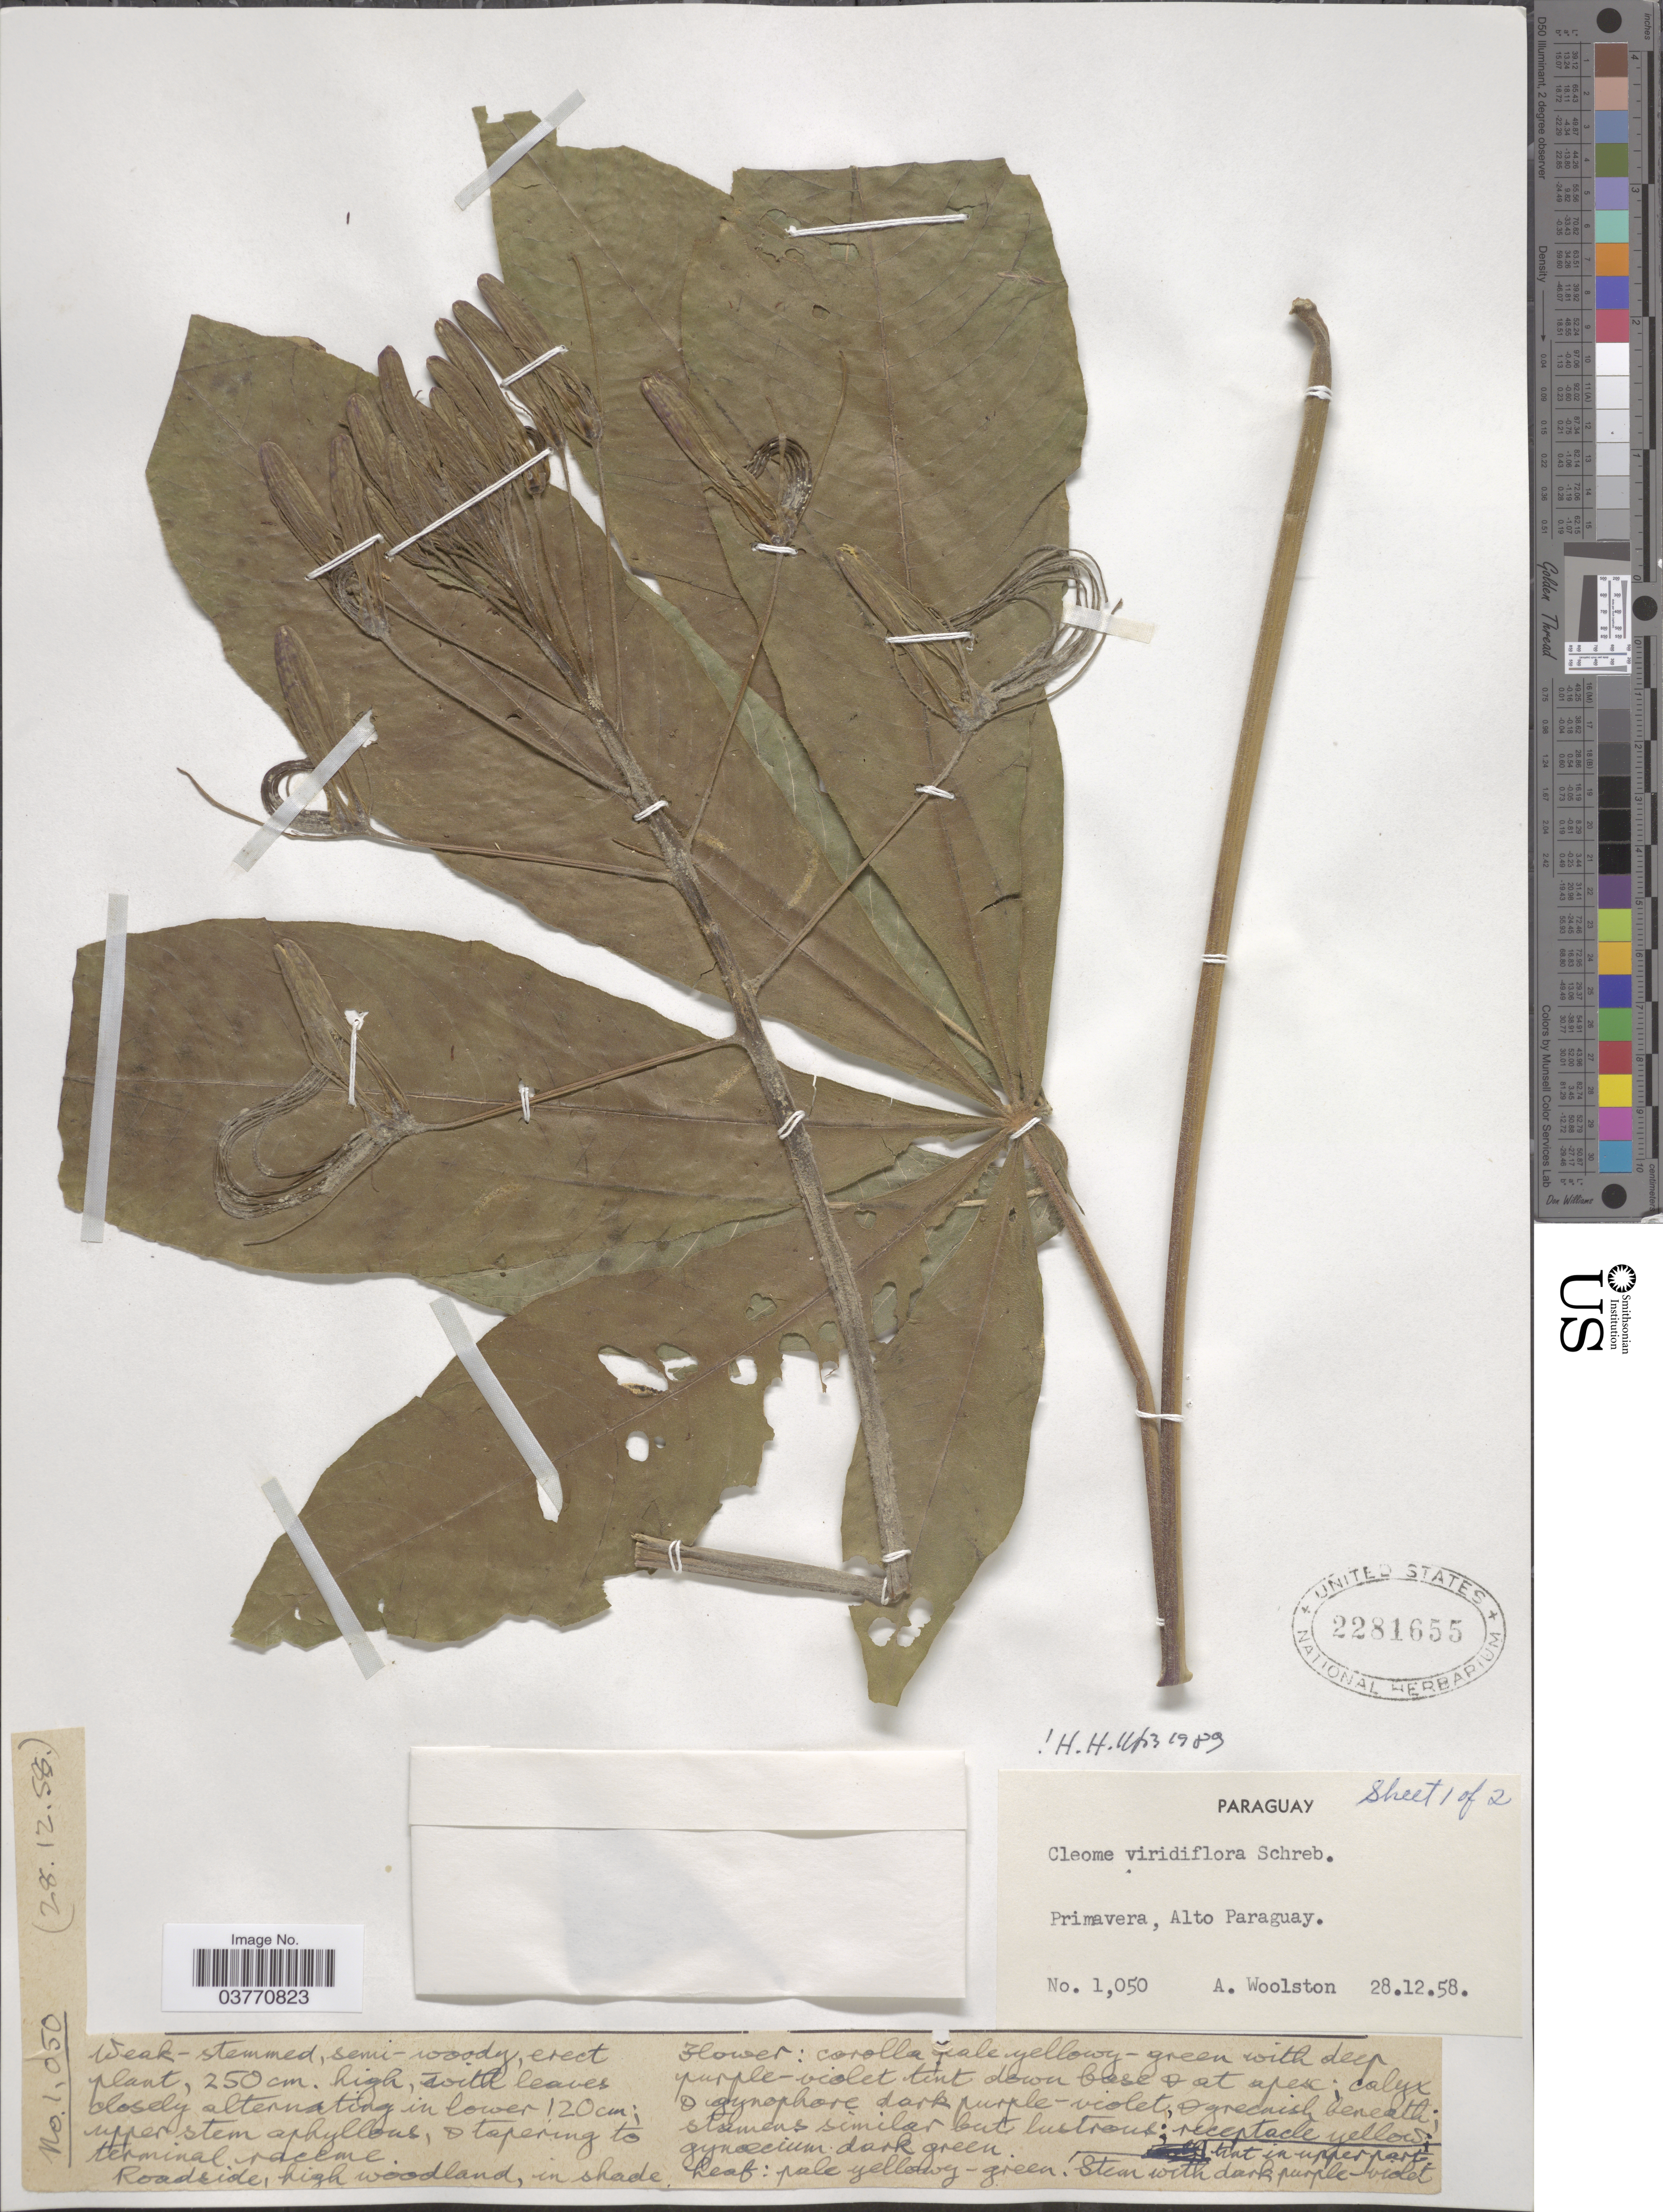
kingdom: Plantae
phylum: Tracheophyta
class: Magnoliopsida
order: Brassicales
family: Cleomaceae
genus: Melidiscus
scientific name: Melidiscus gigantea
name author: (L.) Raf.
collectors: A. Woolston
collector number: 1050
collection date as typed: Transcribed d/m/y: 28/12/58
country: Paraguay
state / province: Alto Paraguay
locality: Primavera.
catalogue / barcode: US 2281655